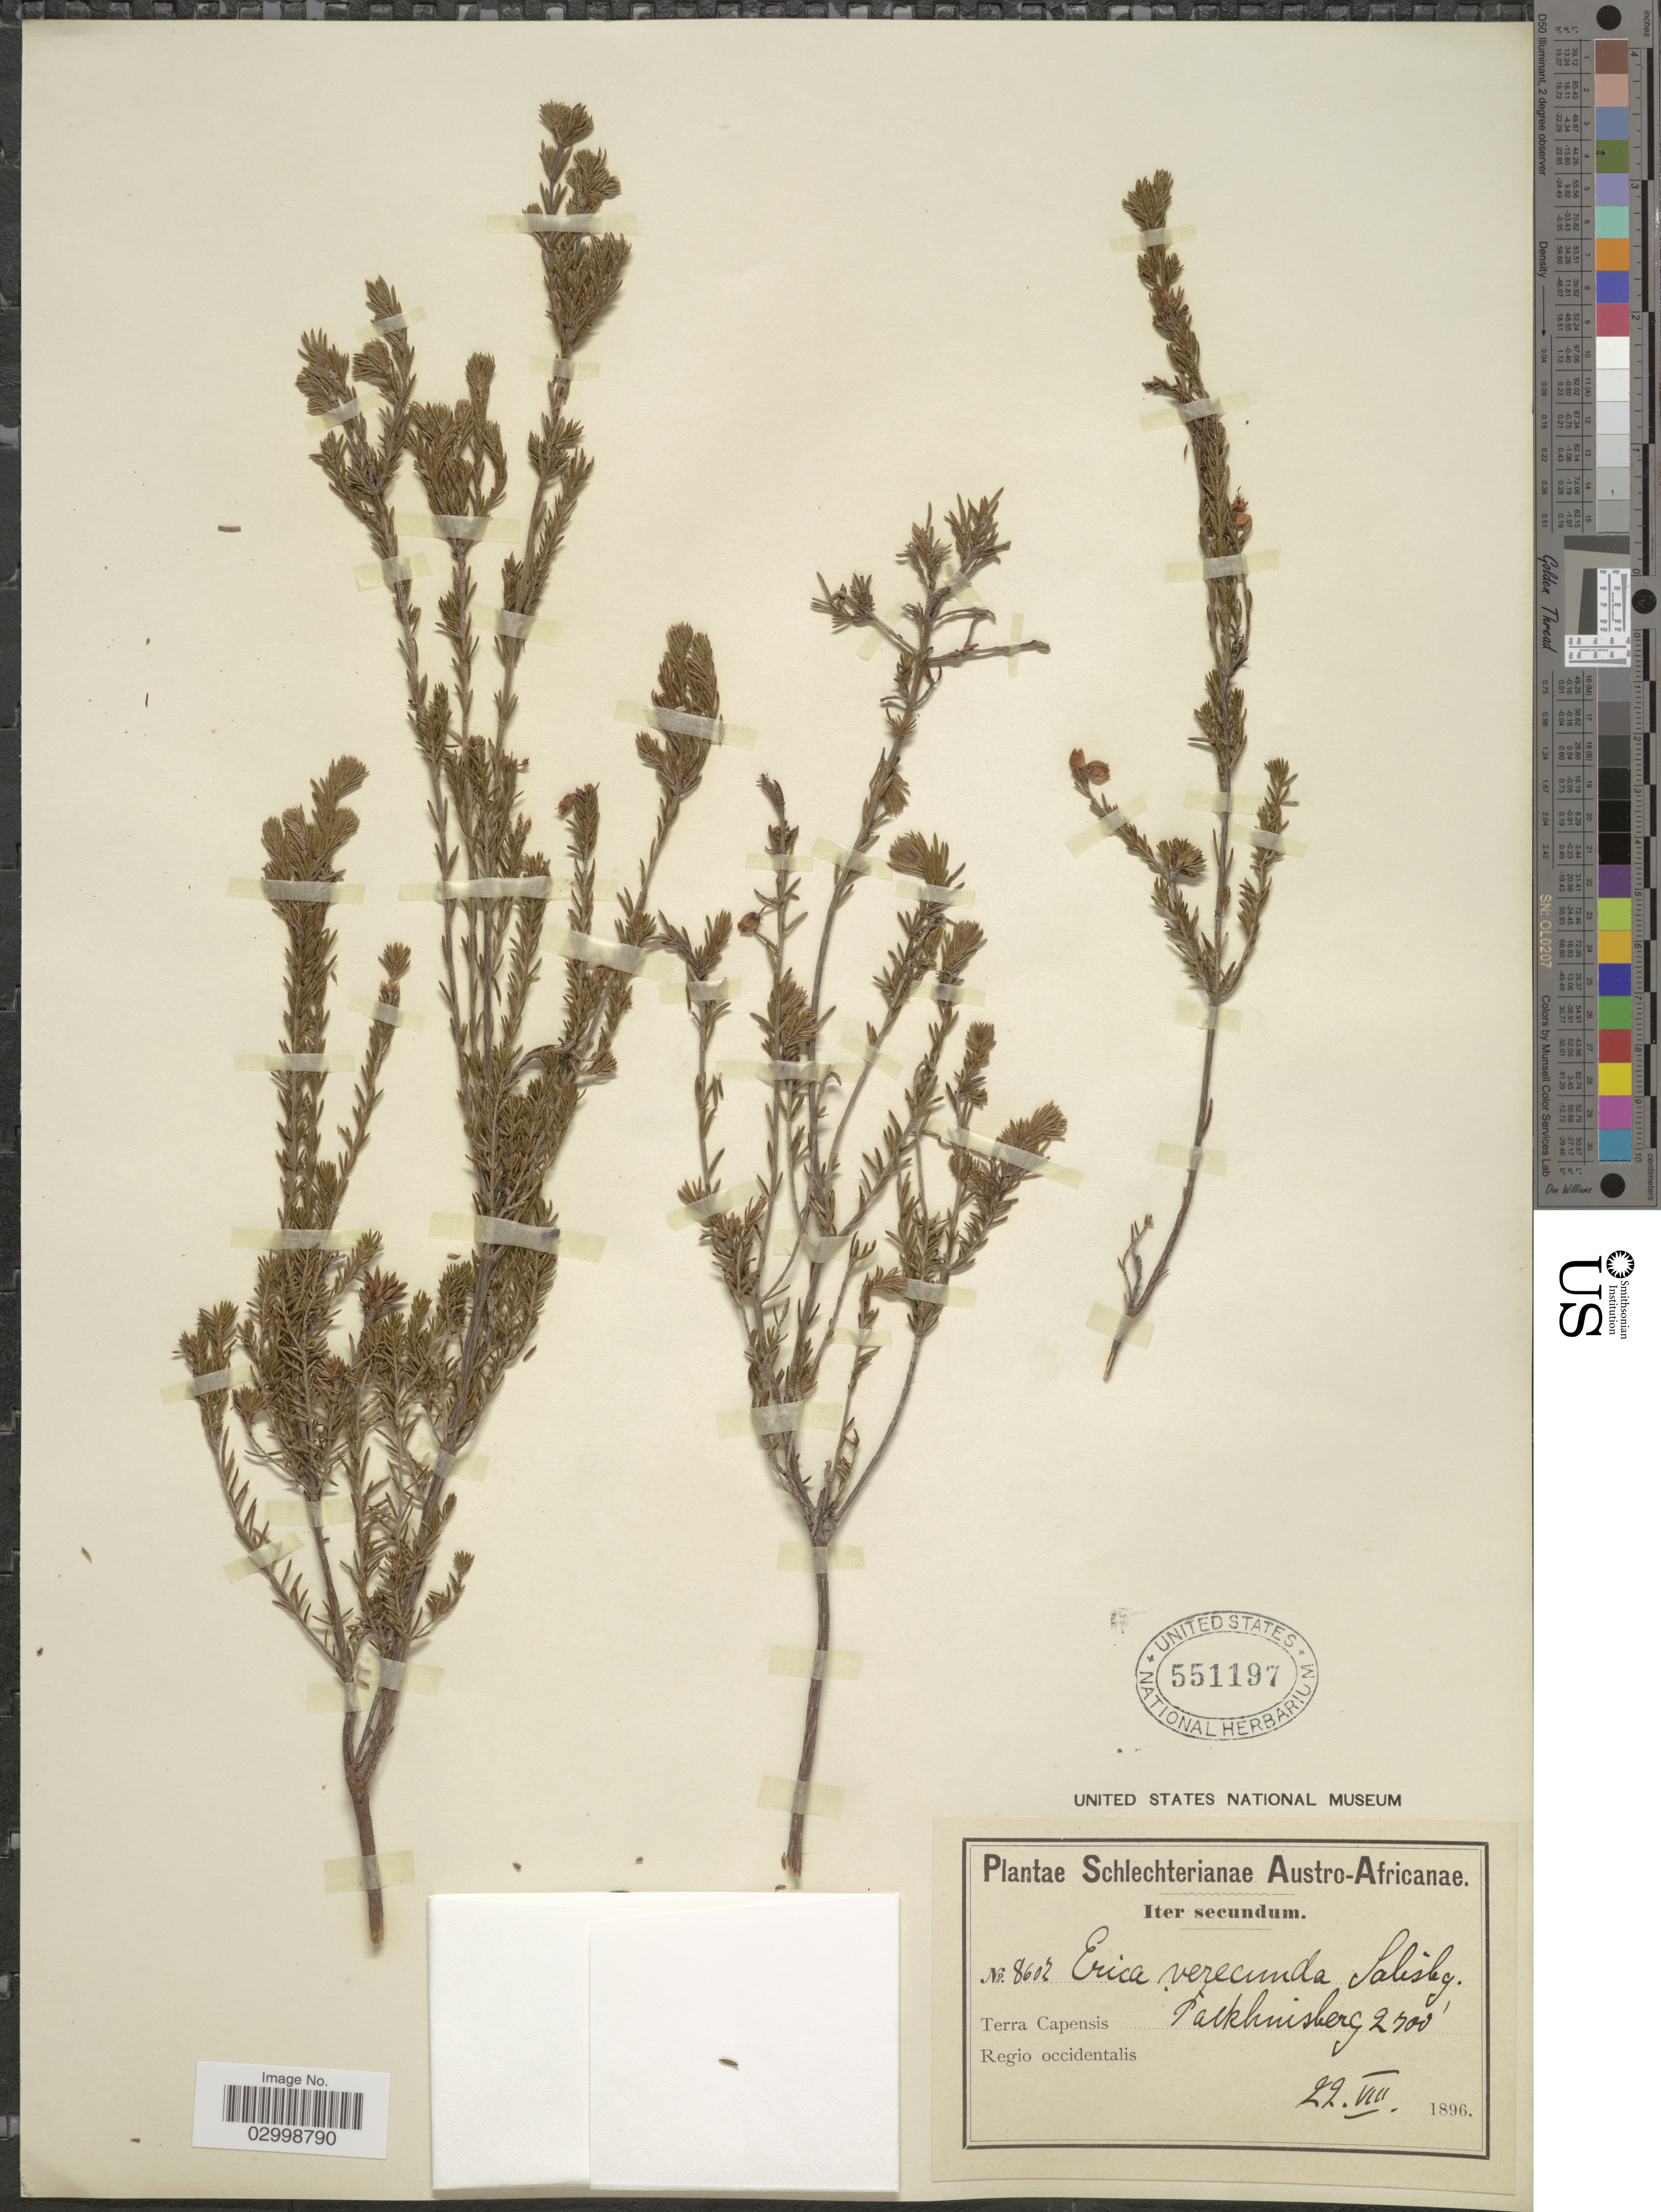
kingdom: Plantae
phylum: Tracheophyta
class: Magnoliopsida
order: Ericales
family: Ericaceae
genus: Erica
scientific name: Erica verecunda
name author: Salisb.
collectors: Schlechter, --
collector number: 8602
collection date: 1896-08-22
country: South Africa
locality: Austro-Africanae. Terra Capensis Pakhuisberg. Regio occidentalis.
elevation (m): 823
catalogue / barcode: US 551197